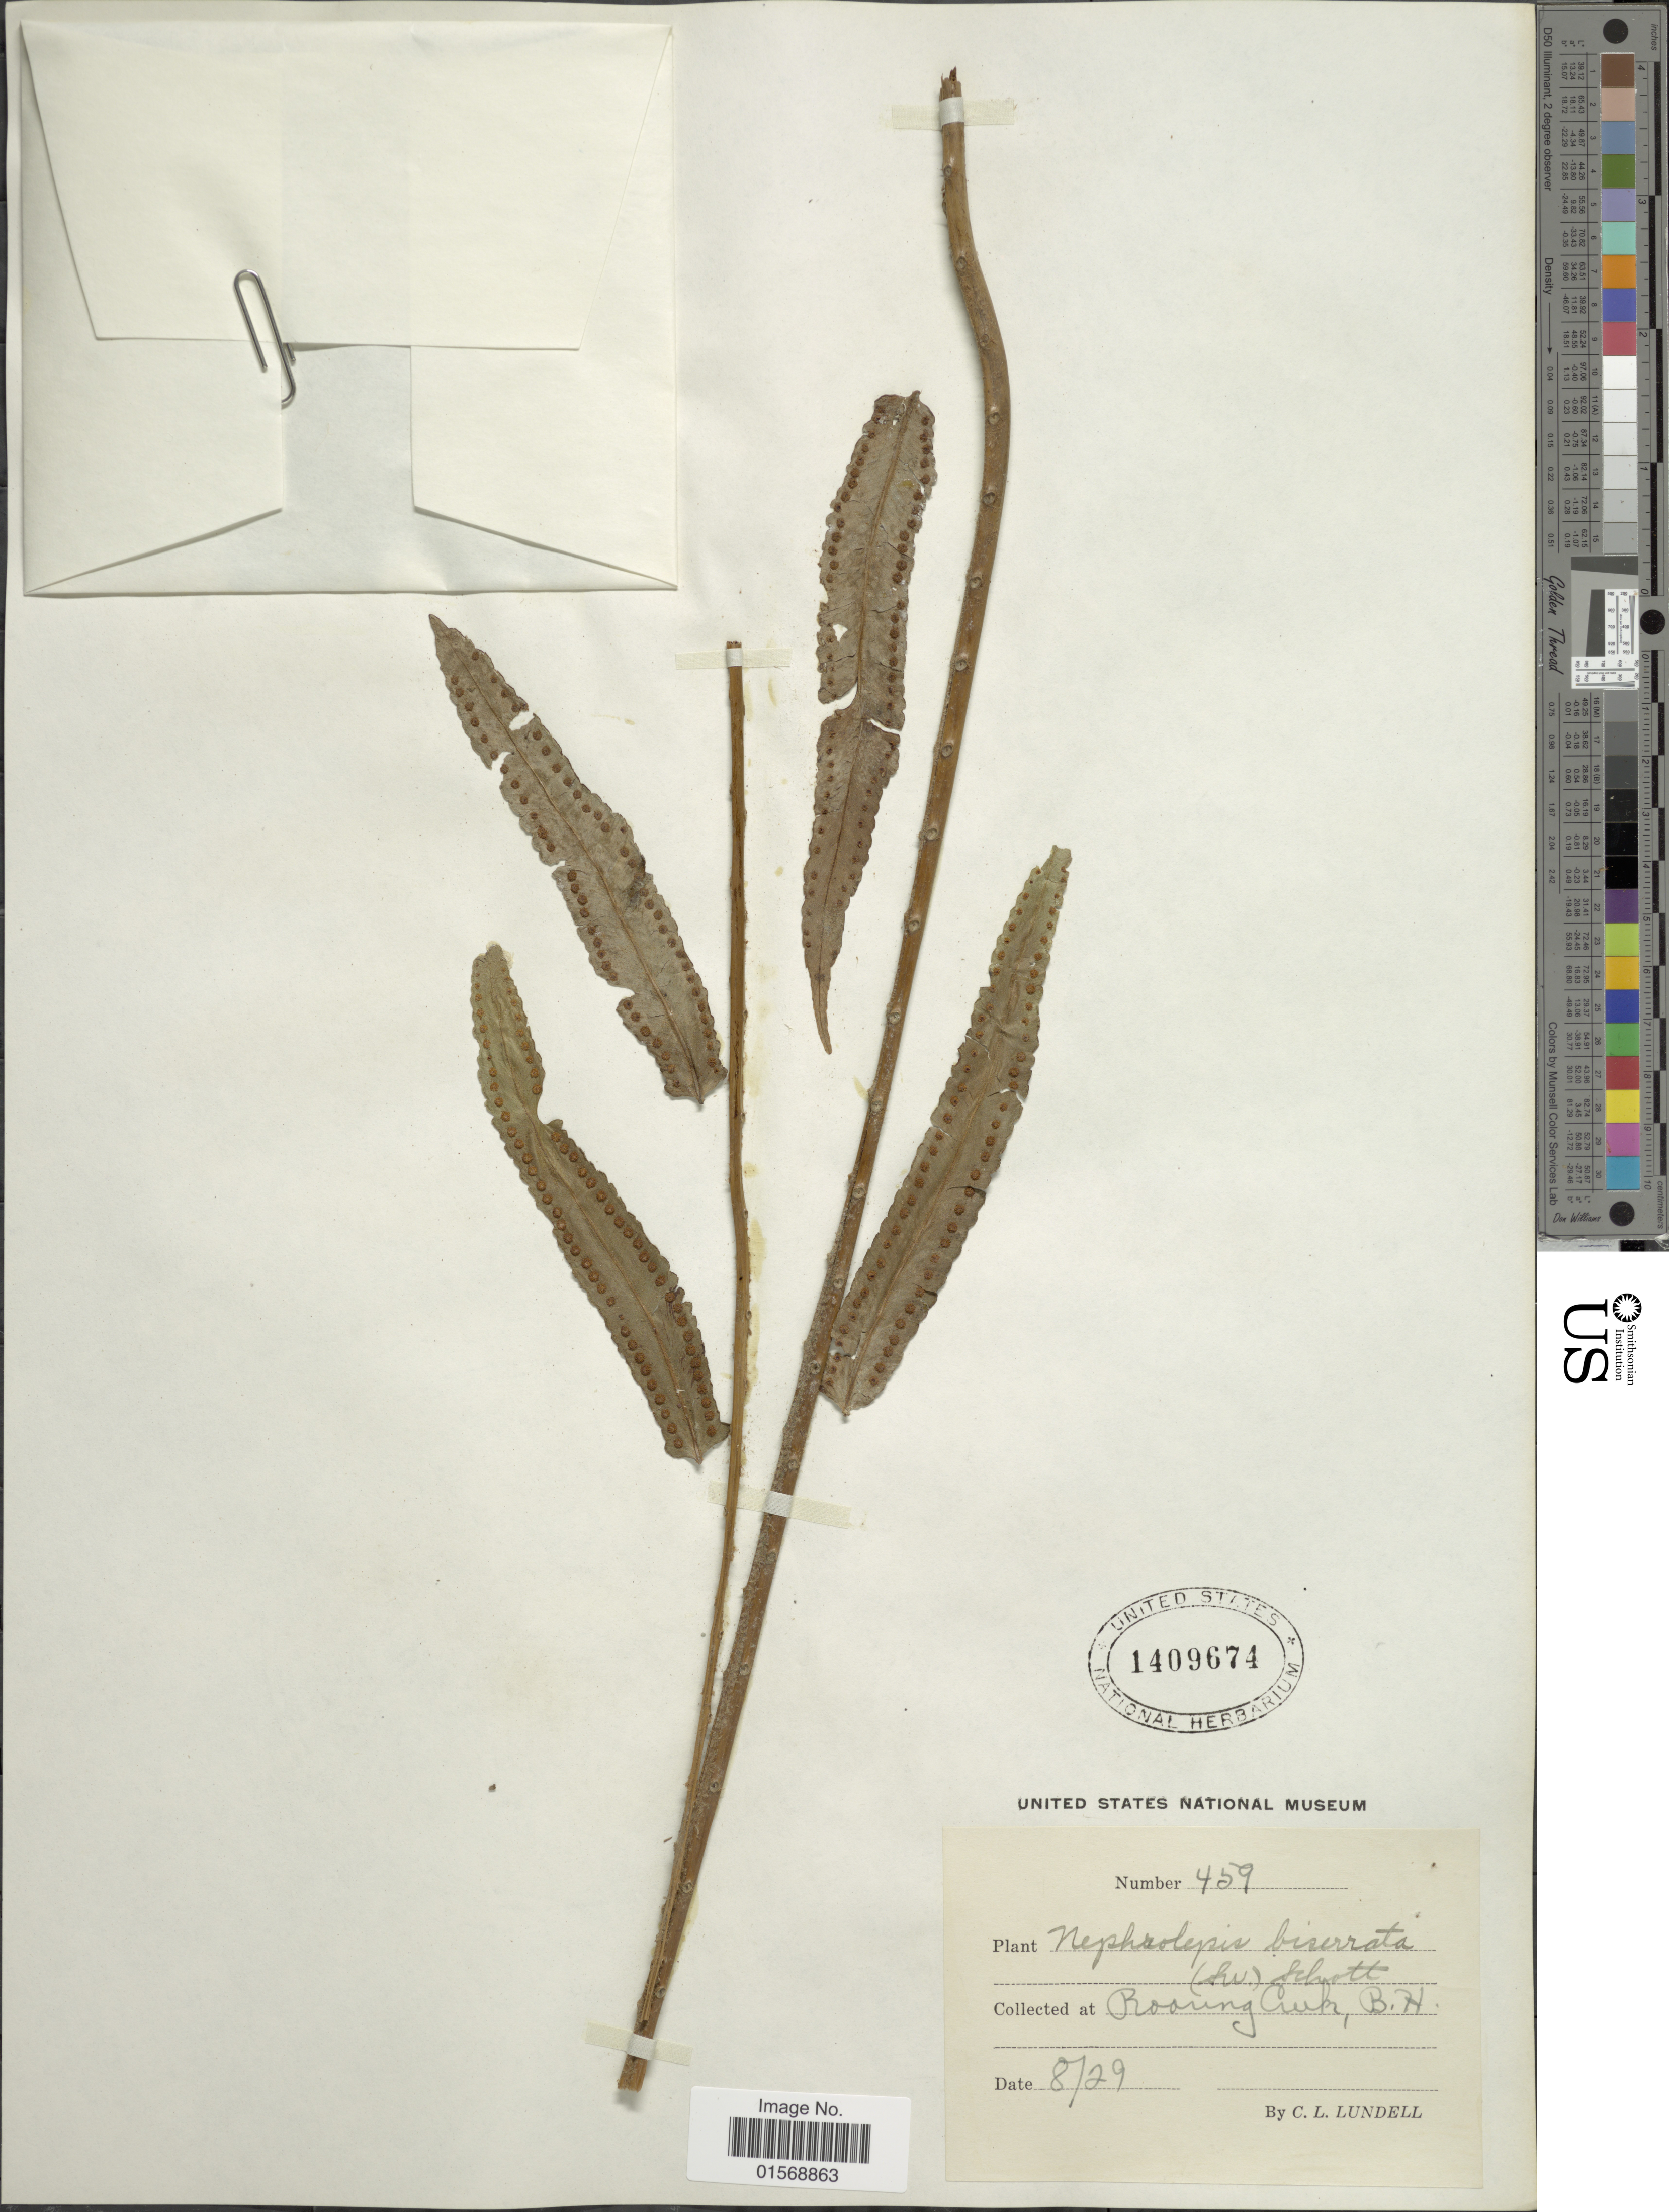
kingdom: Plantae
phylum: Tracheophyta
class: Polypodiopsida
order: Polypodiales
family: Nephrolepidaceae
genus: Nephrolepis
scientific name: Nephrolepis biserrata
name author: (Sw.) Schott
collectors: C. L. Lundell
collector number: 459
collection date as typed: Transcribed d/m/y: /8/29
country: Belize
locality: Roaring Creek, B. H.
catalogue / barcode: US 1409674